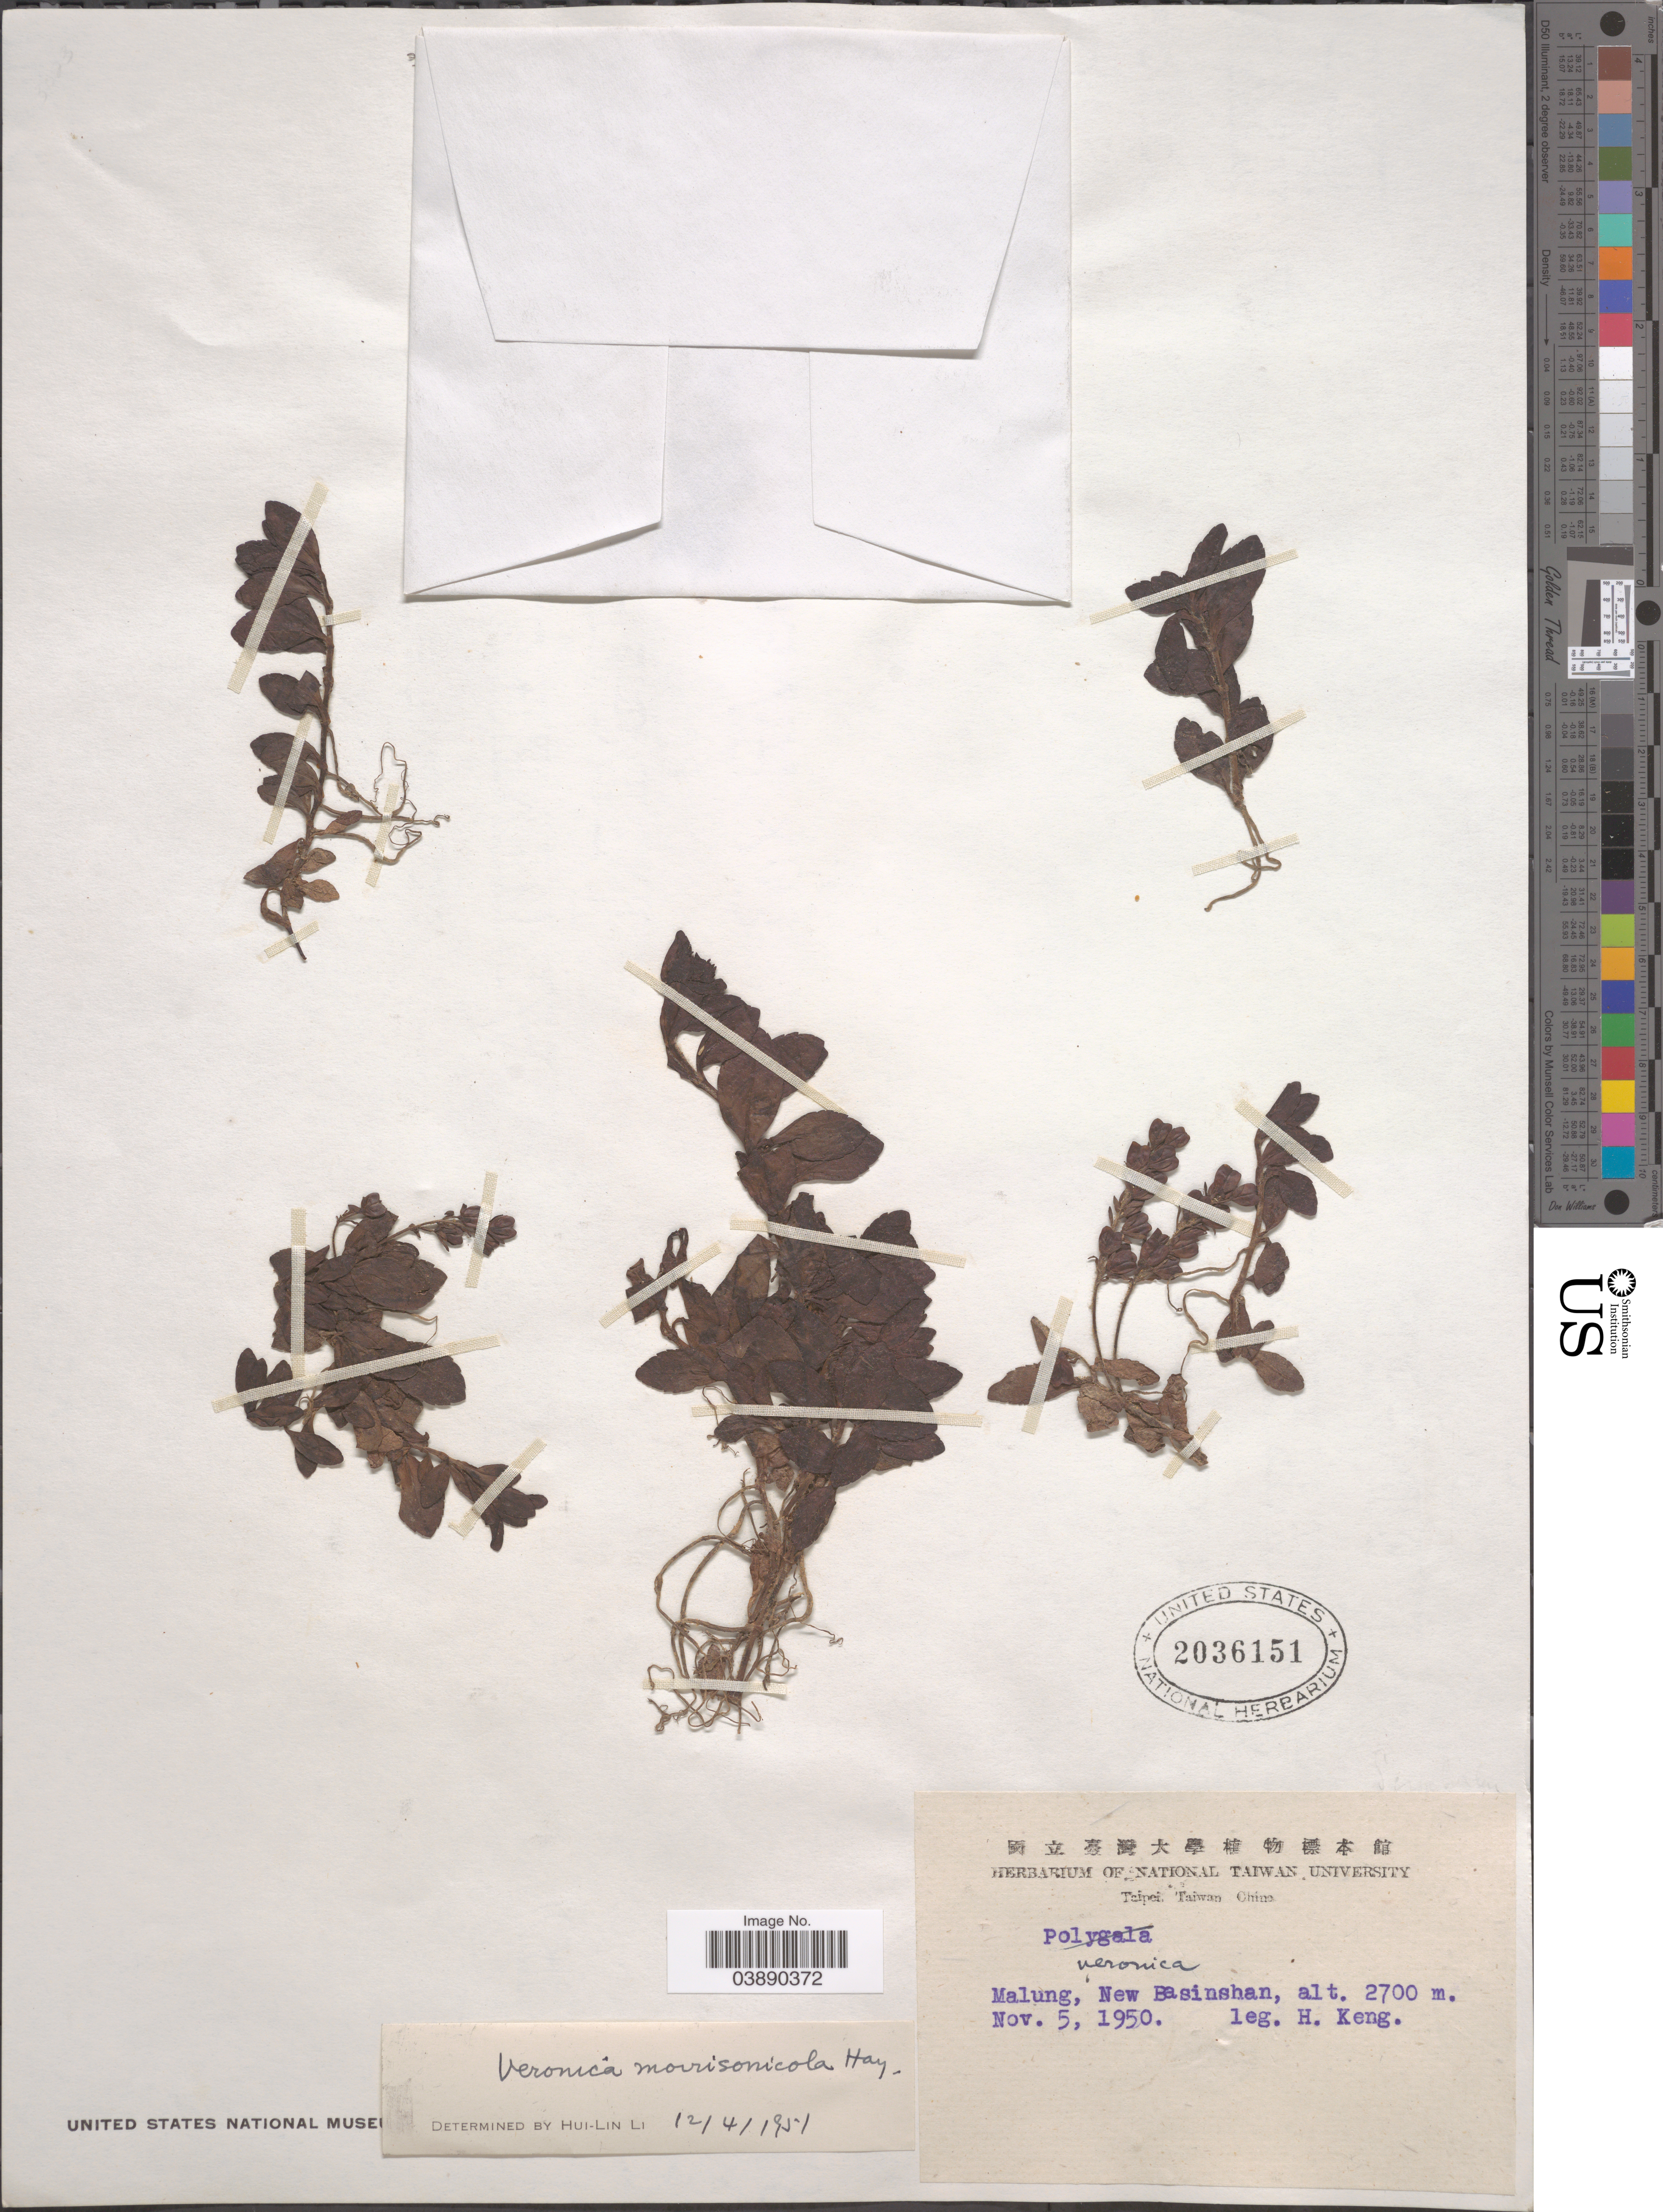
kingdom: Plantae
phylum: Tracheophyta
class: Magnoliopsida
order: Lamiales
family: Plantaginaceae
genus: Veronica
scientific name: Veronica morrisonicola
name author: Hayata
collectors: H. Keng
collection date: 1950-11-05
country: Taiwan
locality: Malung, New Basinshan.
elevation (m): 2700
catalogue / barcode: US 2036151